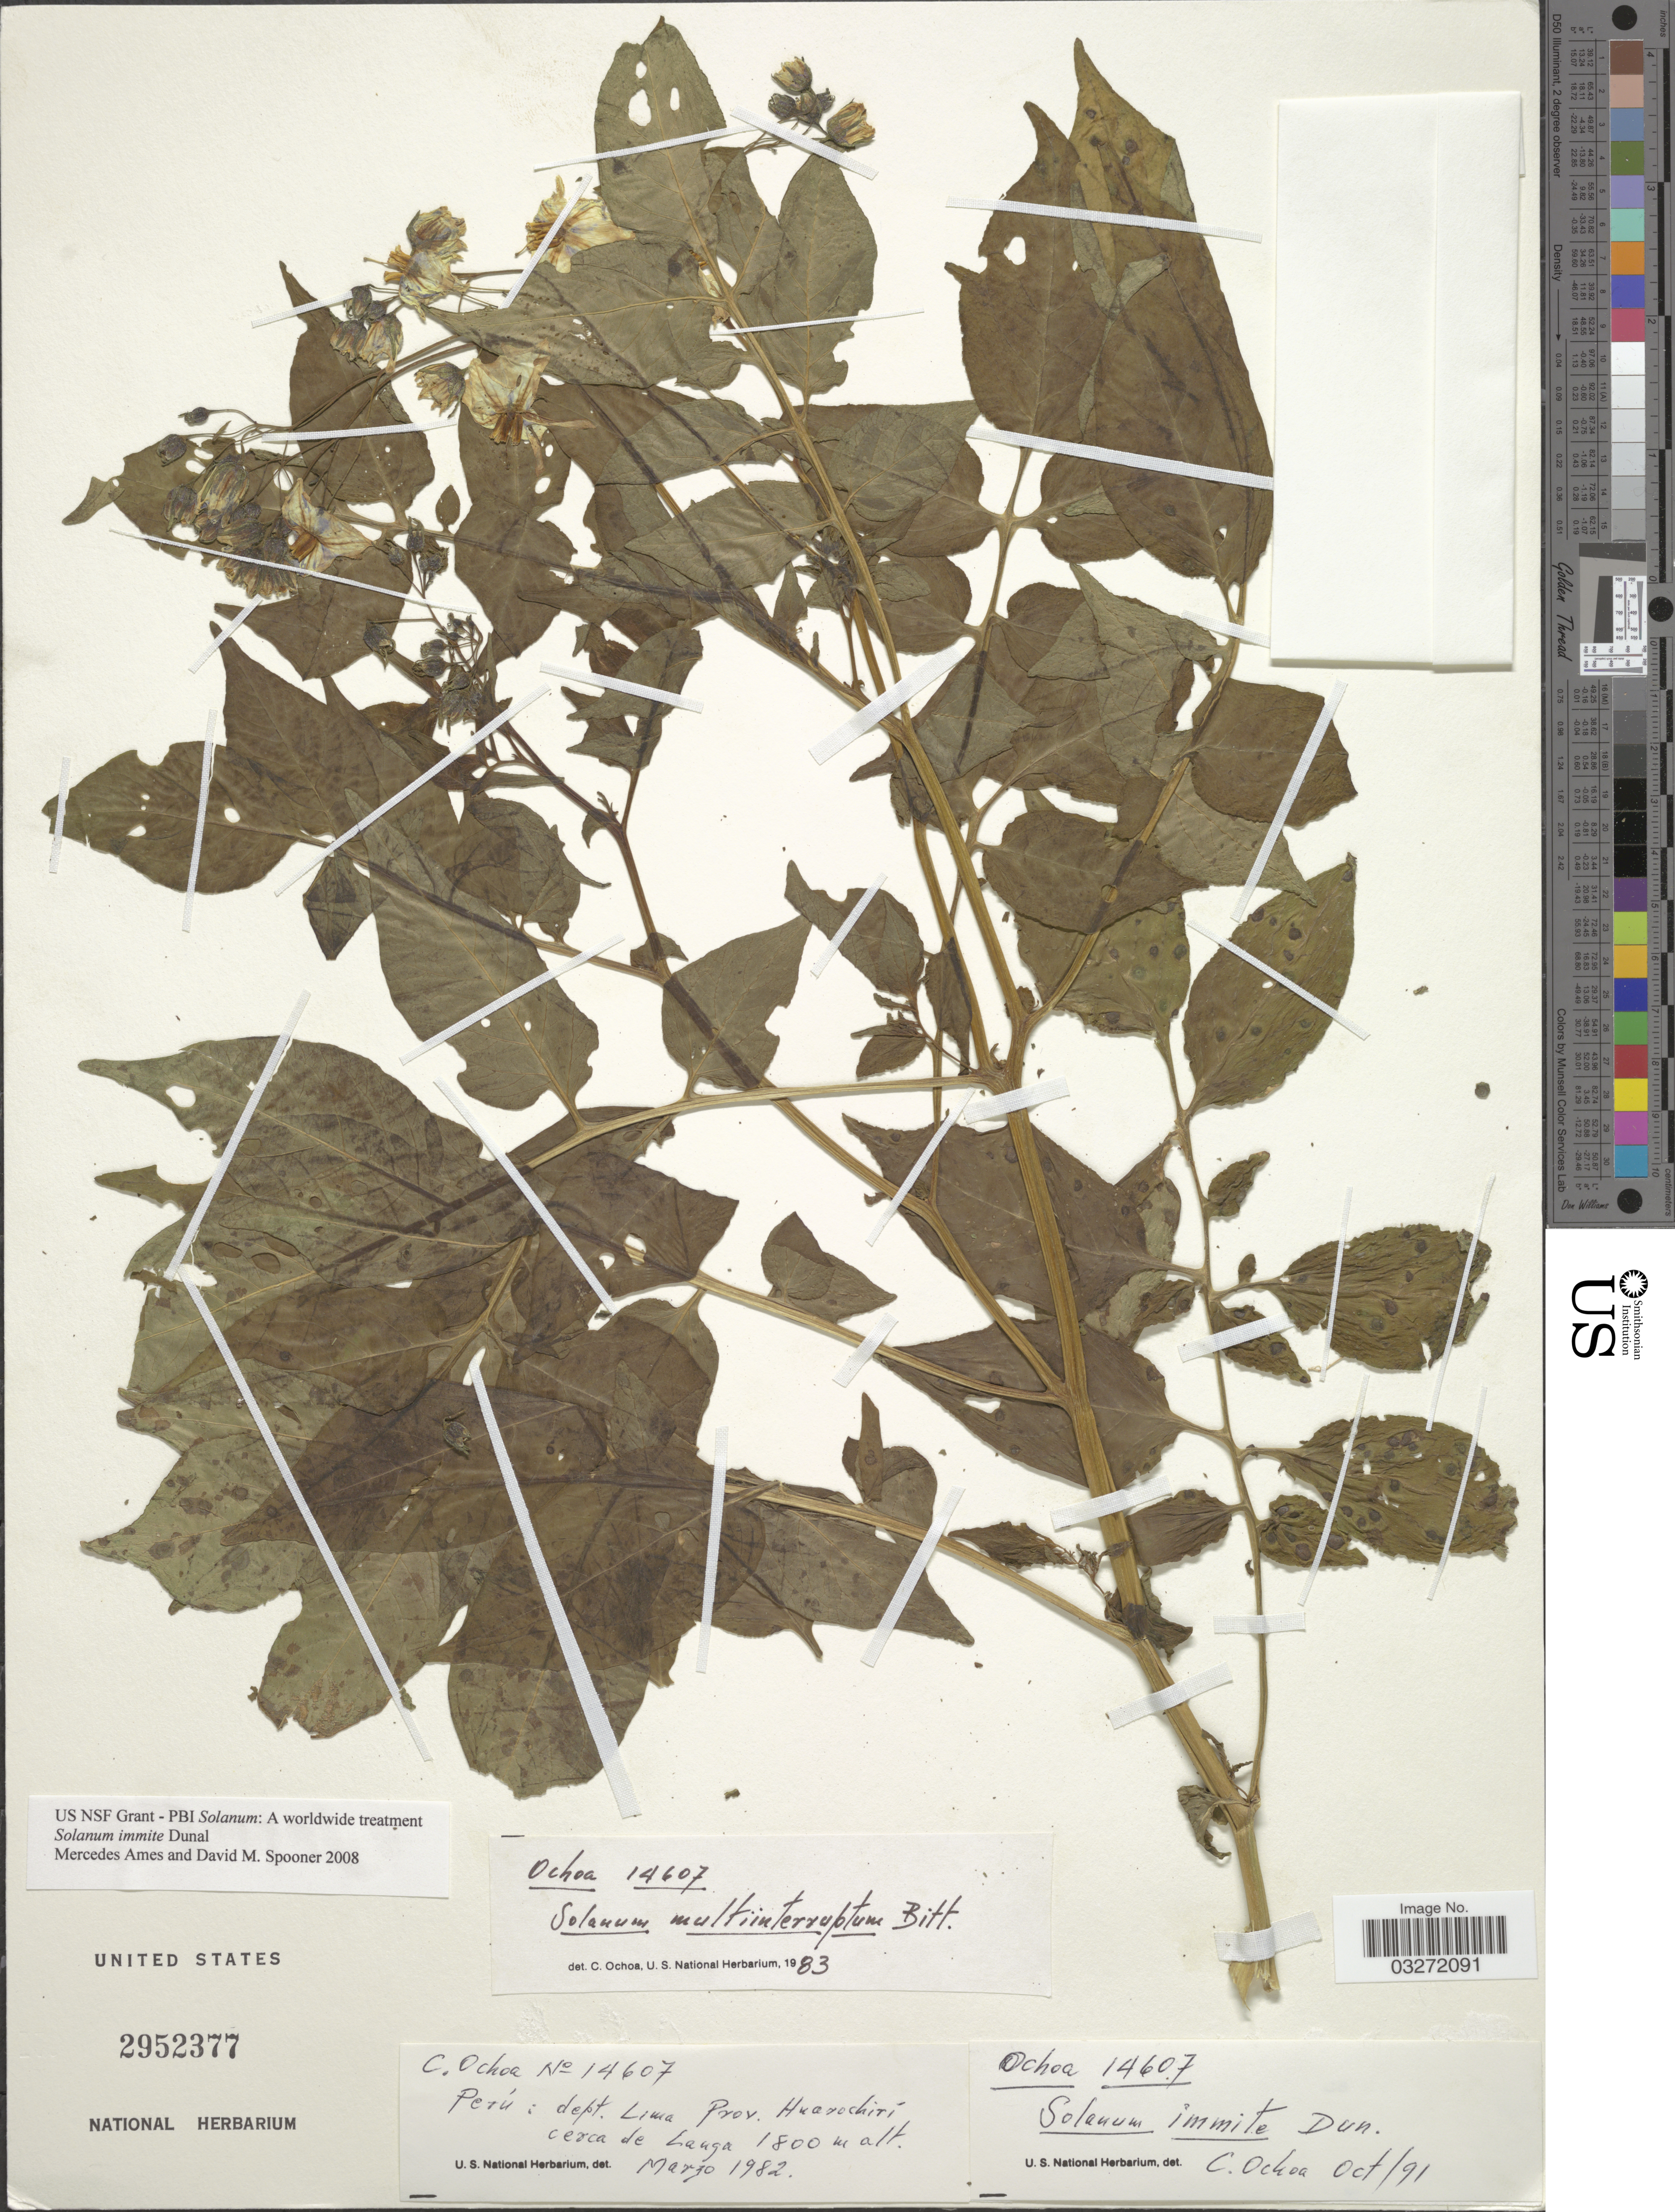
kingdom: Plantae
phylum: Tracheophyta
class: Magnoliopsida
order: Solanales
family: Solanaceae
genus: Solanum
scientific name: Solanum immite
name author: Dunal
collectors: C. Ochoa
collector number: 14607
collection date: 1982-03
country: Peru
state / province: Lima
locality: Dept. Lima Prov. Huarochirí cerca de Langa.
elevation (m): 1800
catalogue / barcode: US 2952377